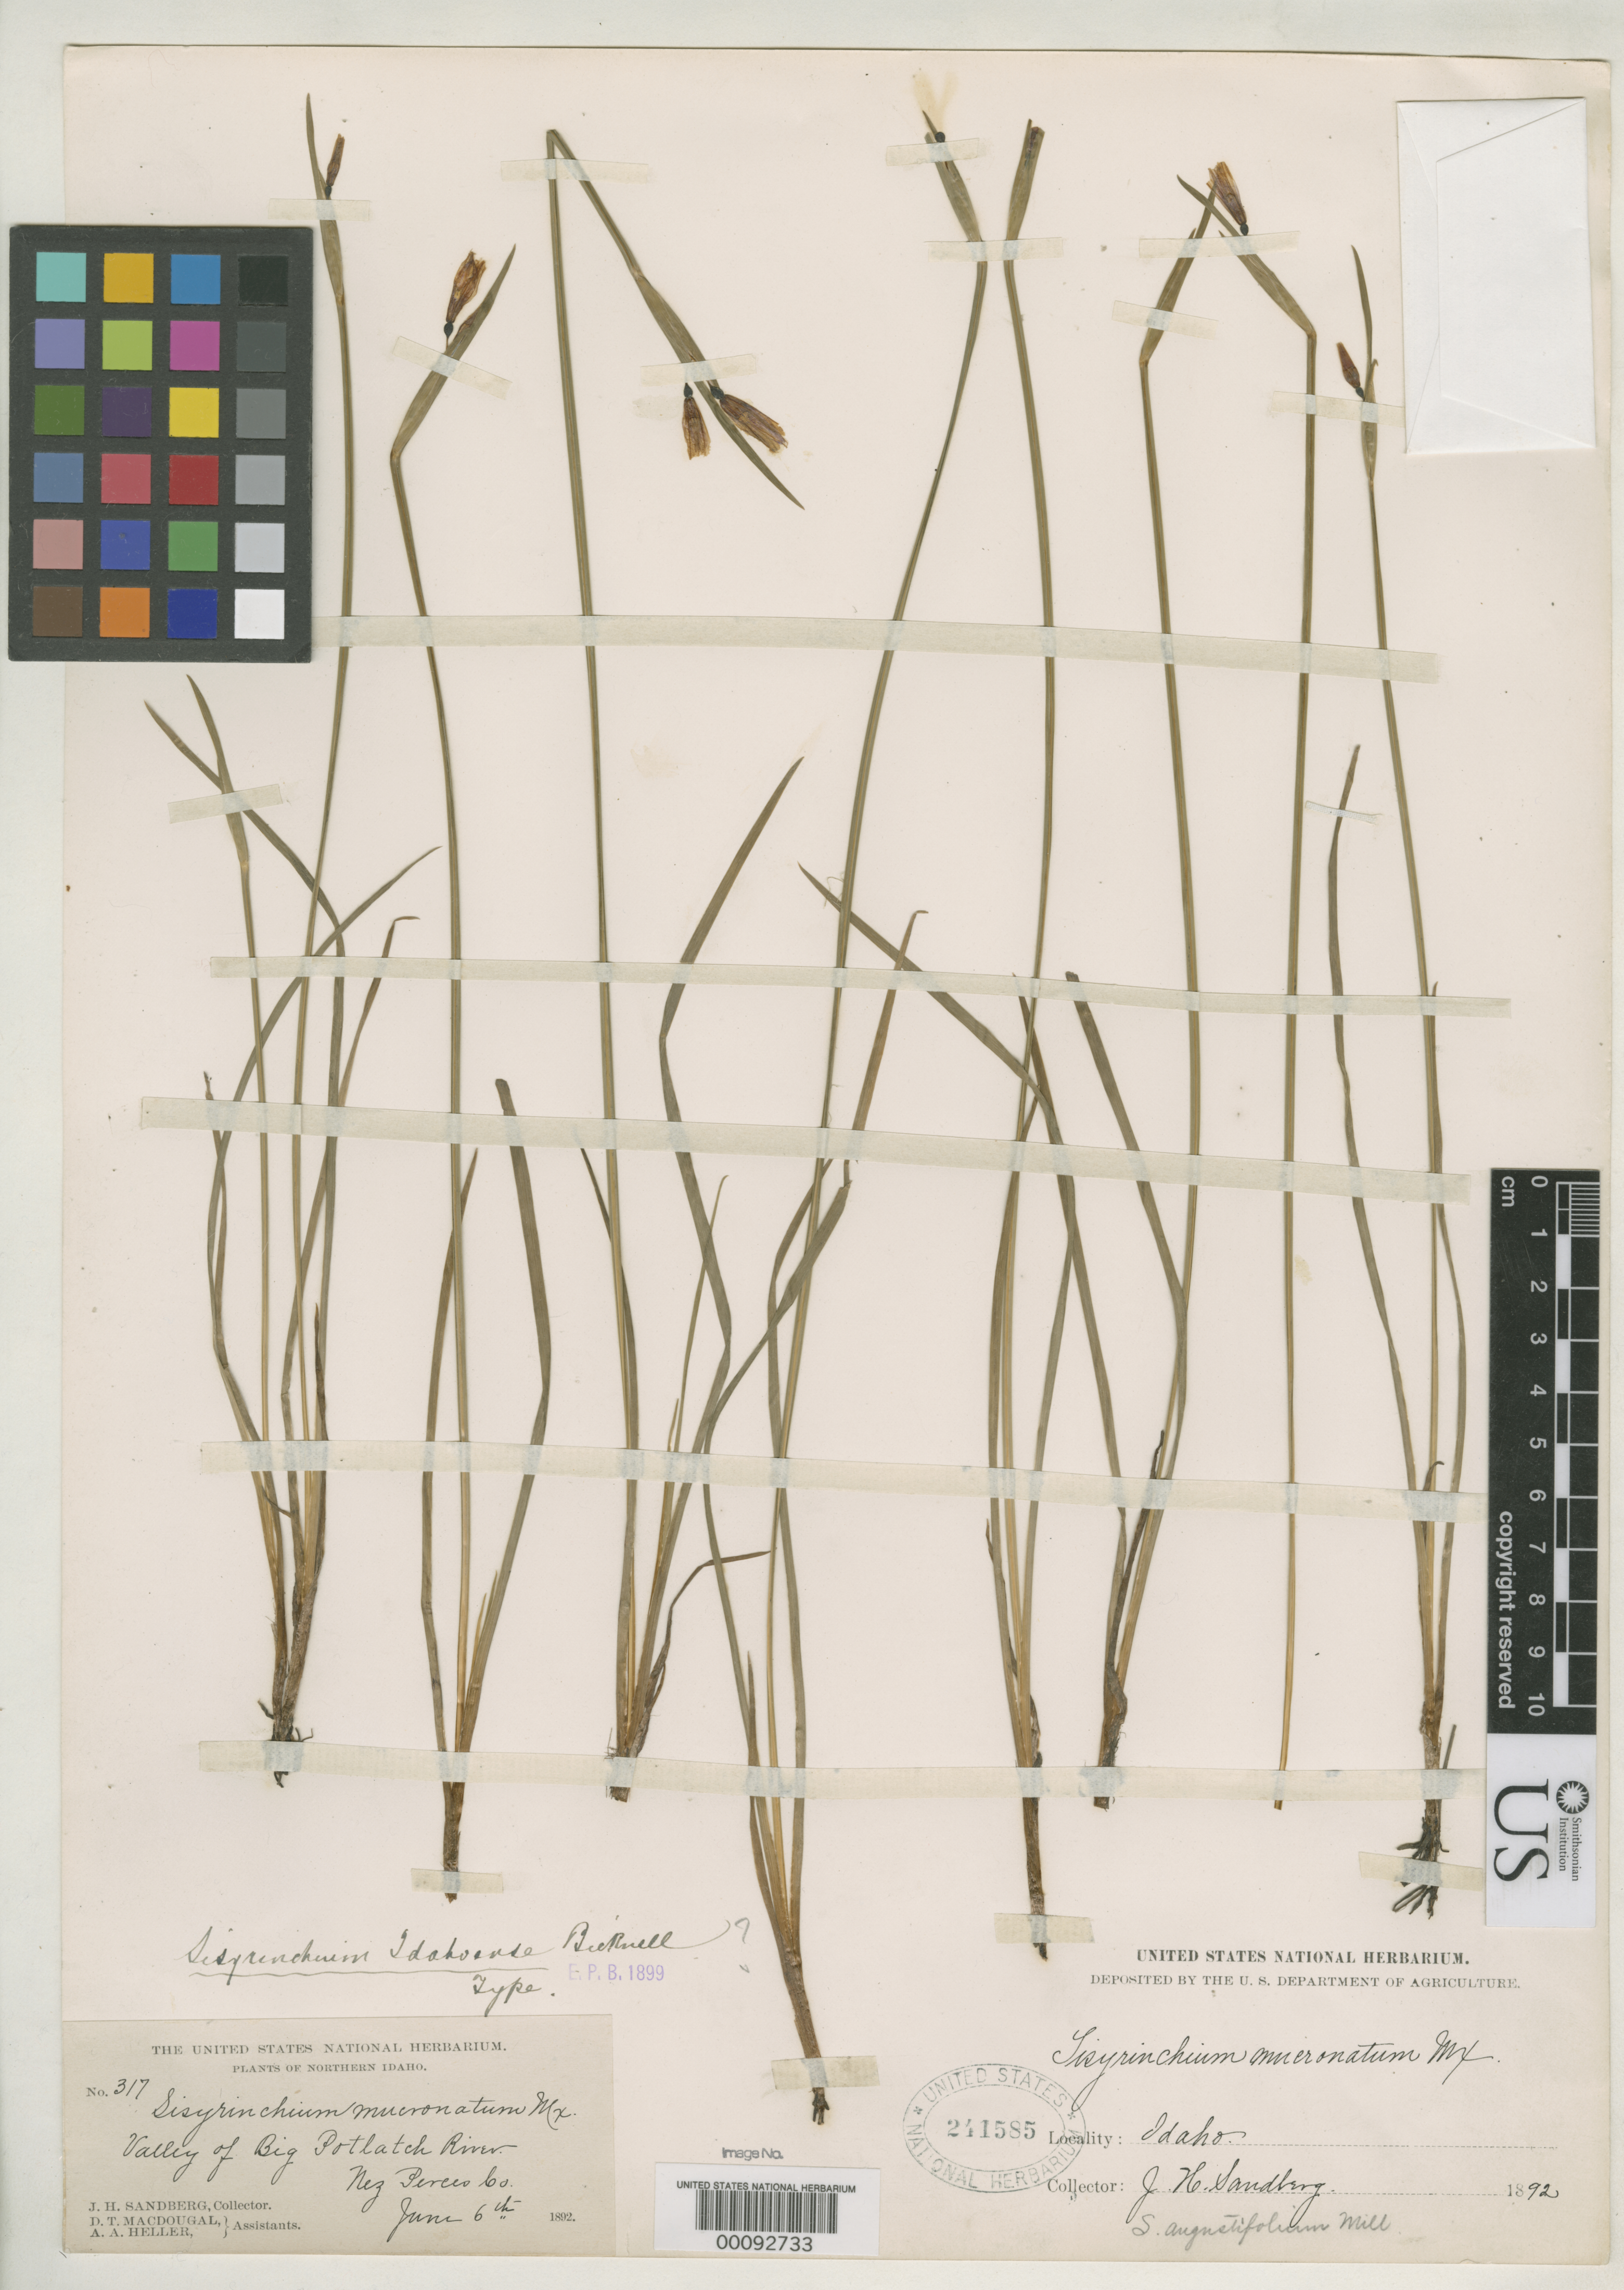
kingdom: Plantae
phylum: Tracheophyta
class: Liliopsida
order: Asparagales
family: Iridaceae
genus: Sisyrinchium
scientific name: Sisyrinchium idahoense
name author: E.P. Bicknell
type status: Holotype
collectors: J. H. Sandberg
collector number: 317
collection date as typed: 06 Jun 1892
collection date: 1892-06-06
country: United States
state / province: Idaho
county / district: Nez Perce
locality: Valley of Big Potlatch River.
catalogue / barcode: US 241585